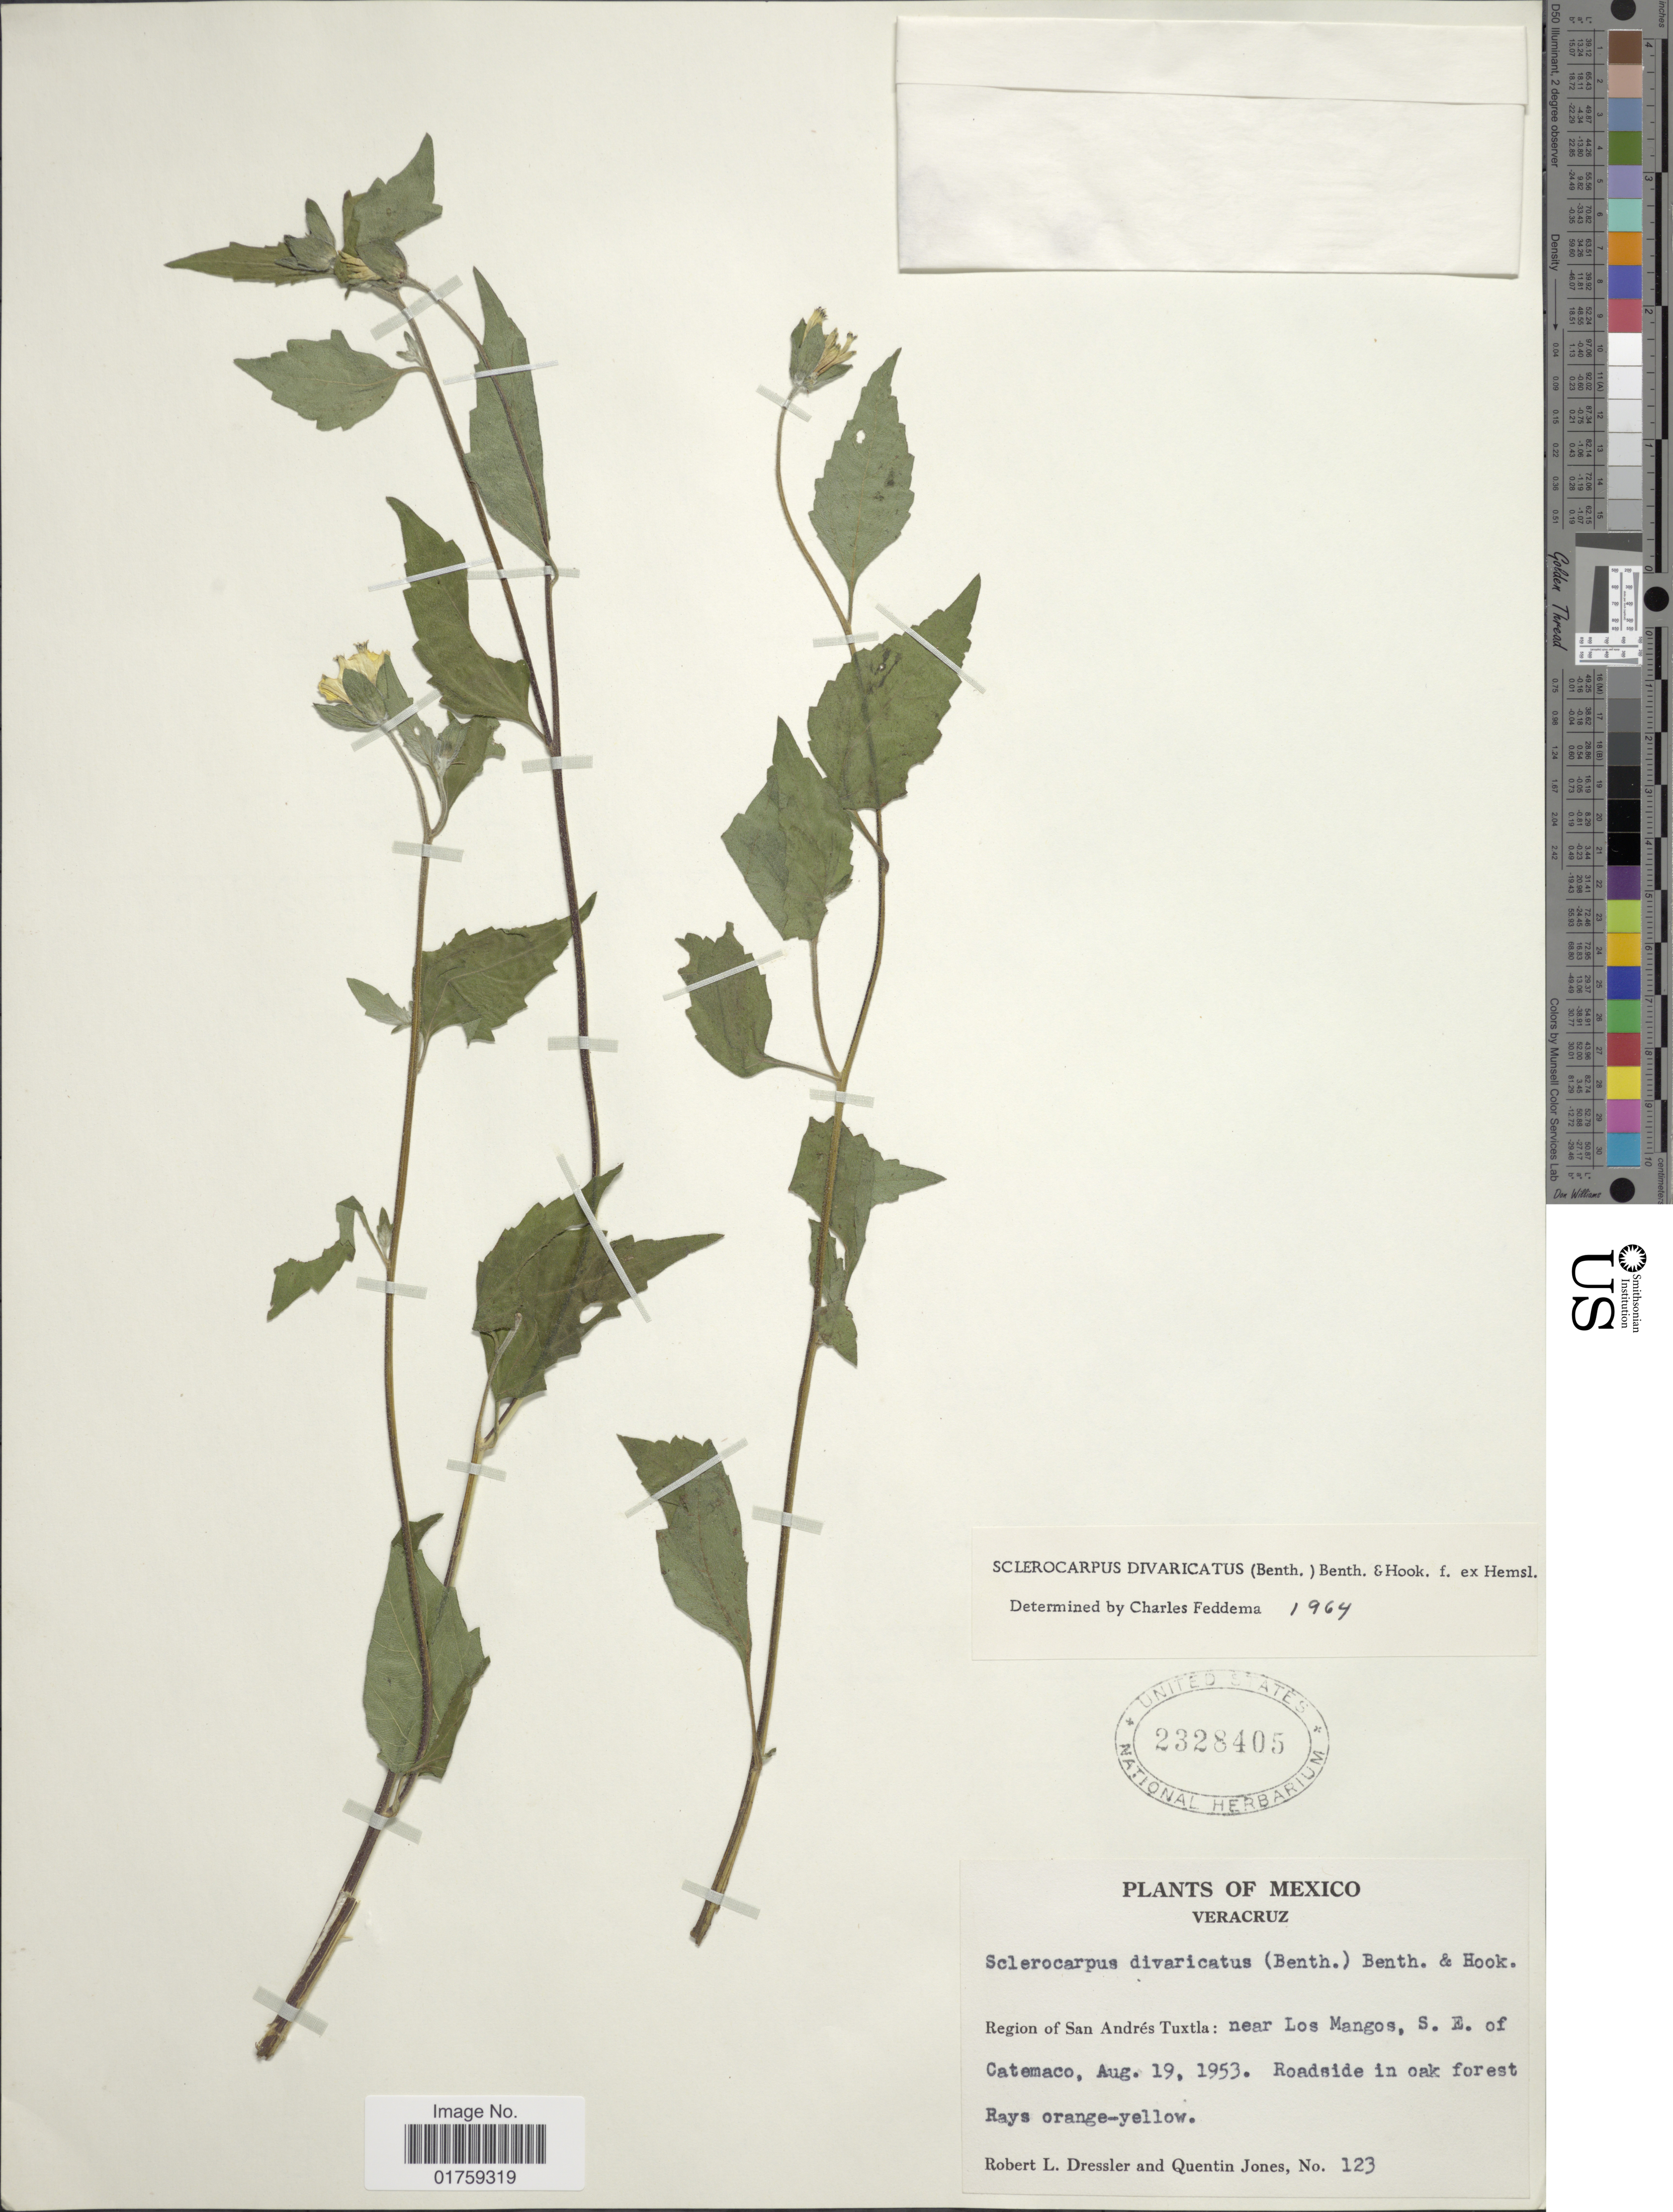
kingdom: Plantae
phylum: Tracheophyta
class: Magnoliopsida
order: Asterales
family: Asteraceae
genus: Sclerocarpus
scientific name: Sclerocarpus divaricatus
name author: (Benth.) Benth. & Hook. f. ex Hemsl.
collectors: R. Dressler & Q. Jones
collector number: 123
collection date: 1953-08-19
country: Mexico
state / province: Veracruz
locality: Mexico.Veracruz. Region San Andres Tuxtla: near Los Mangos, S. E. of Catemaco, Roadside in oak forest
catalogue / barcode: US 2328405